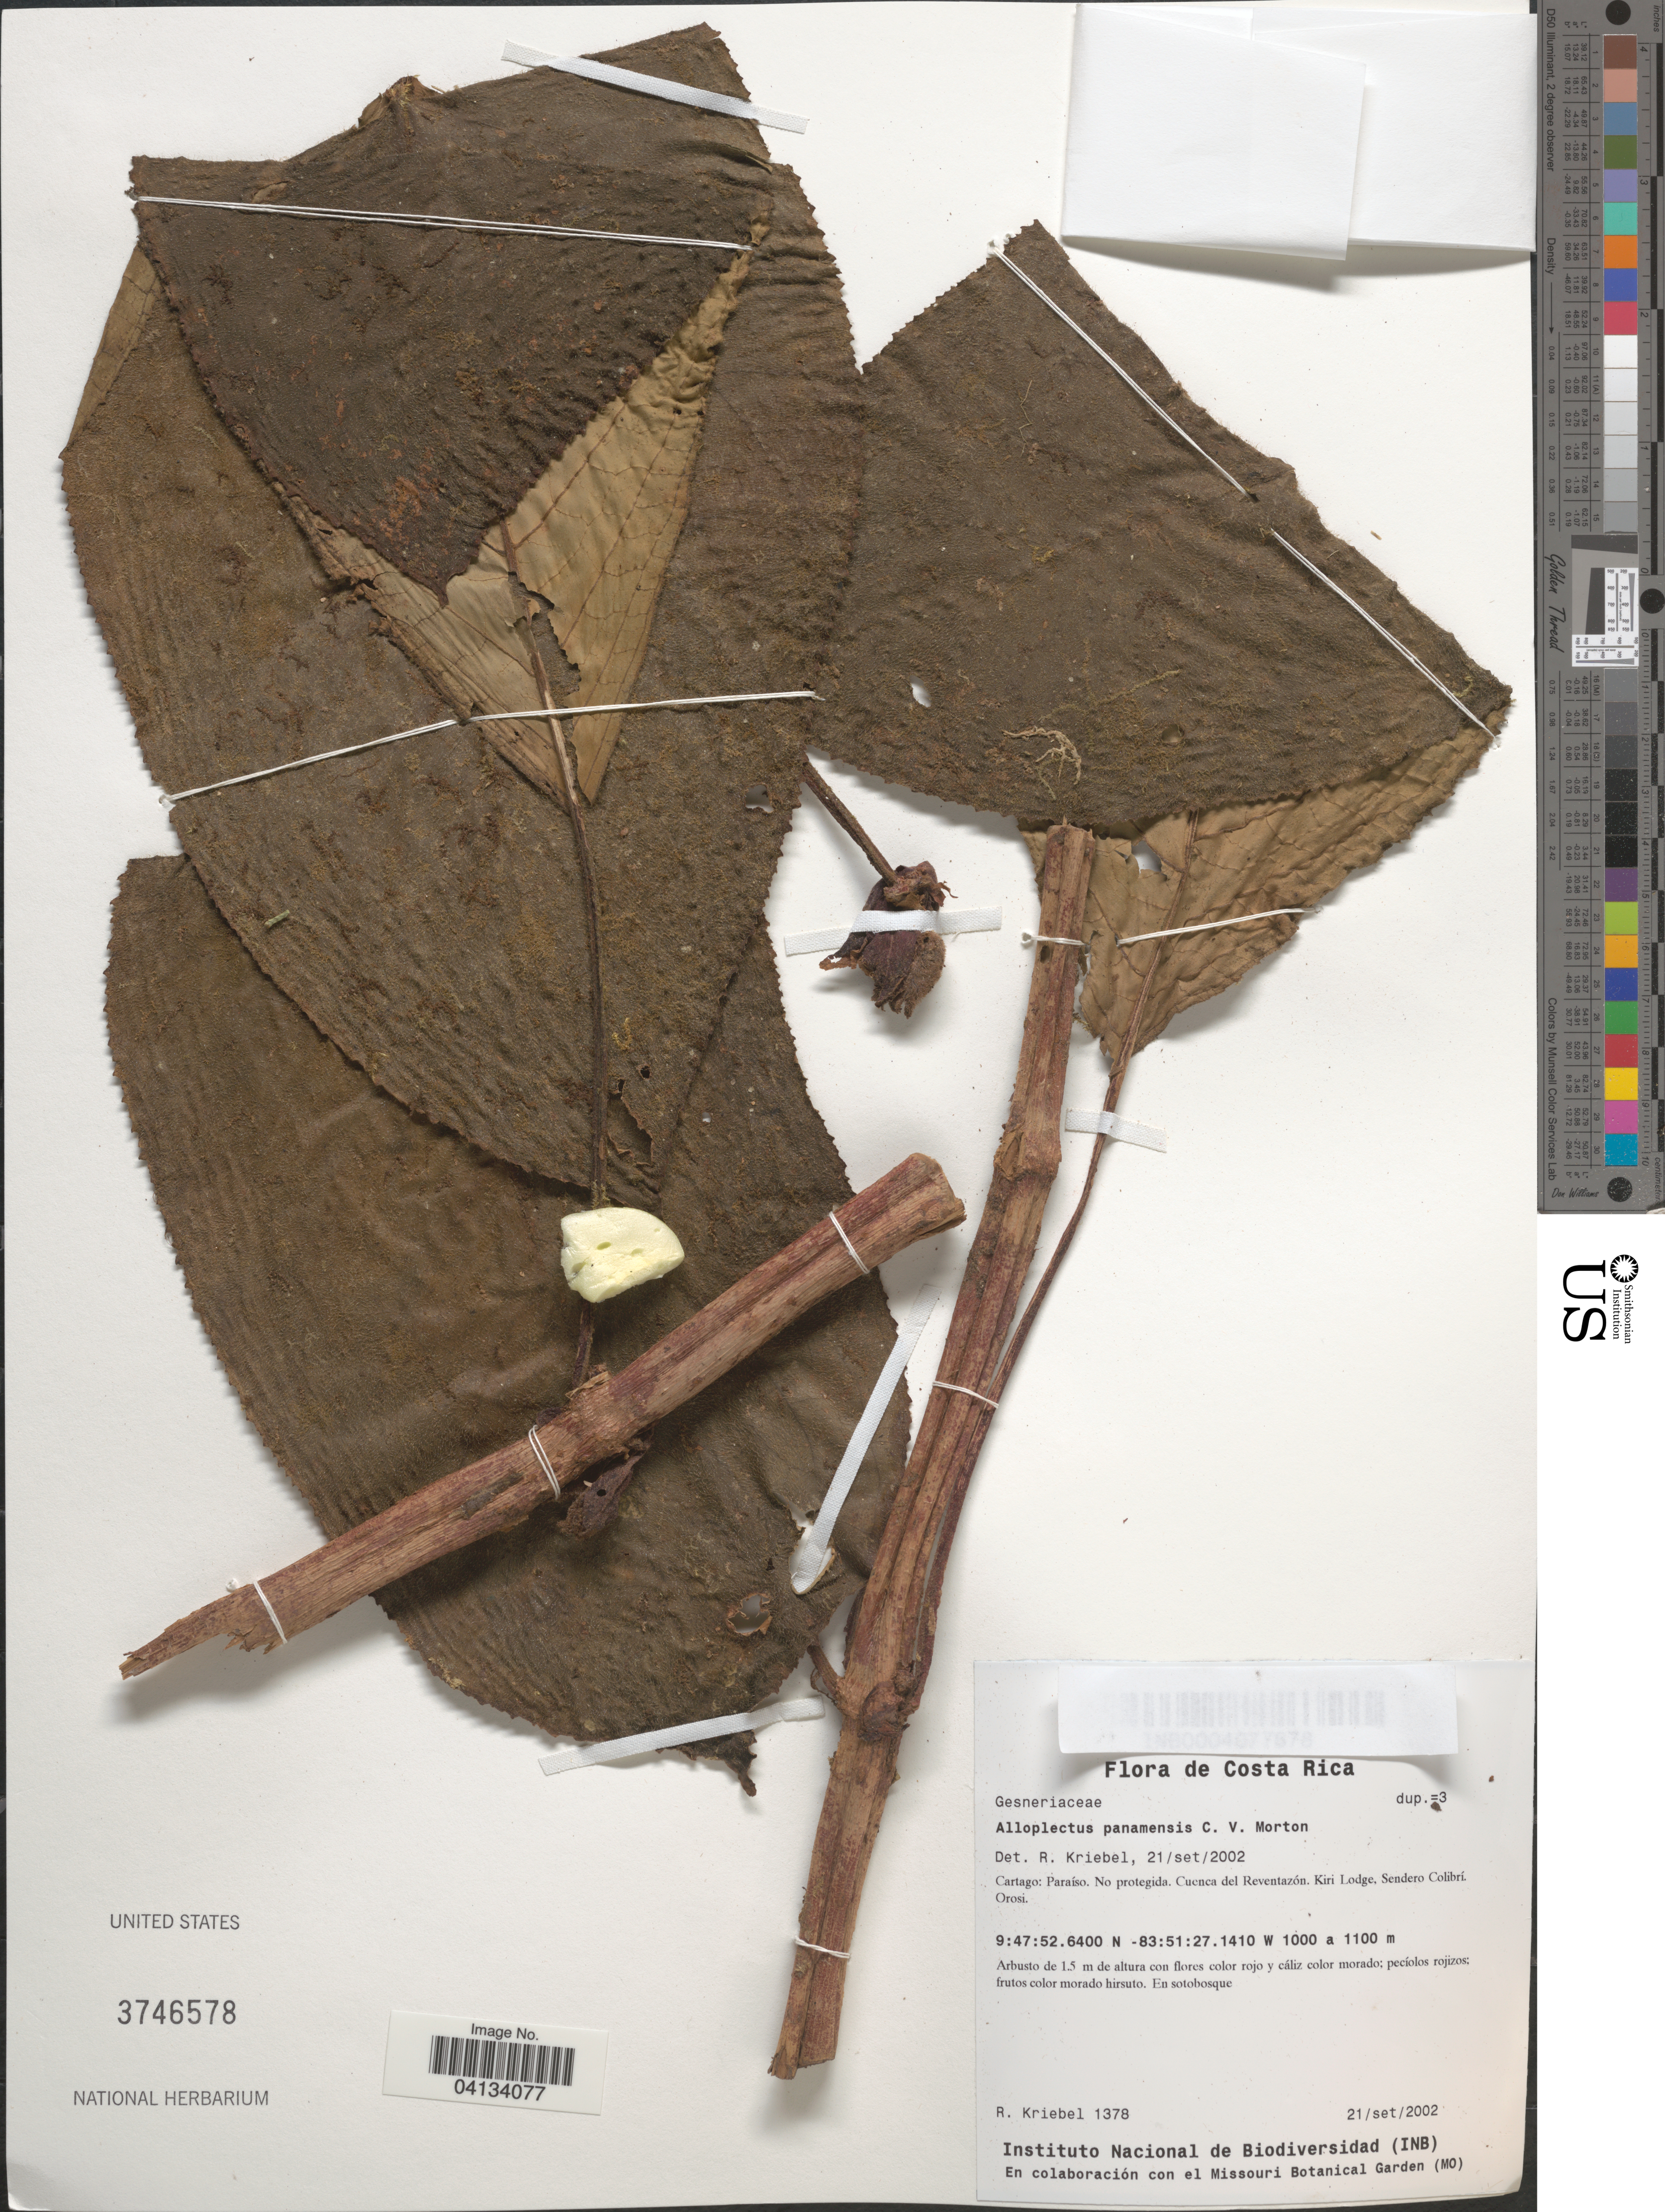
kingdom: Plantae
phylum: Tracheophyta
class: Magnoliopsida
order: Lamiales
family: Gesneriaceae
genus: Alloplectus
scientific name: Alloplectus panamensis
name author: C.V. Morton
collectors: R. Kriebel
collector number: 1378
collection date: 2002-09-21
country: Costa Rica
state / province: Cartago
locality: Paraíso. Cuenca del Reventazón. Kiri Lodge, Sendero Colibrí. Orosi.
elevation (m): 1000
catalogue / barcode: US 3746578